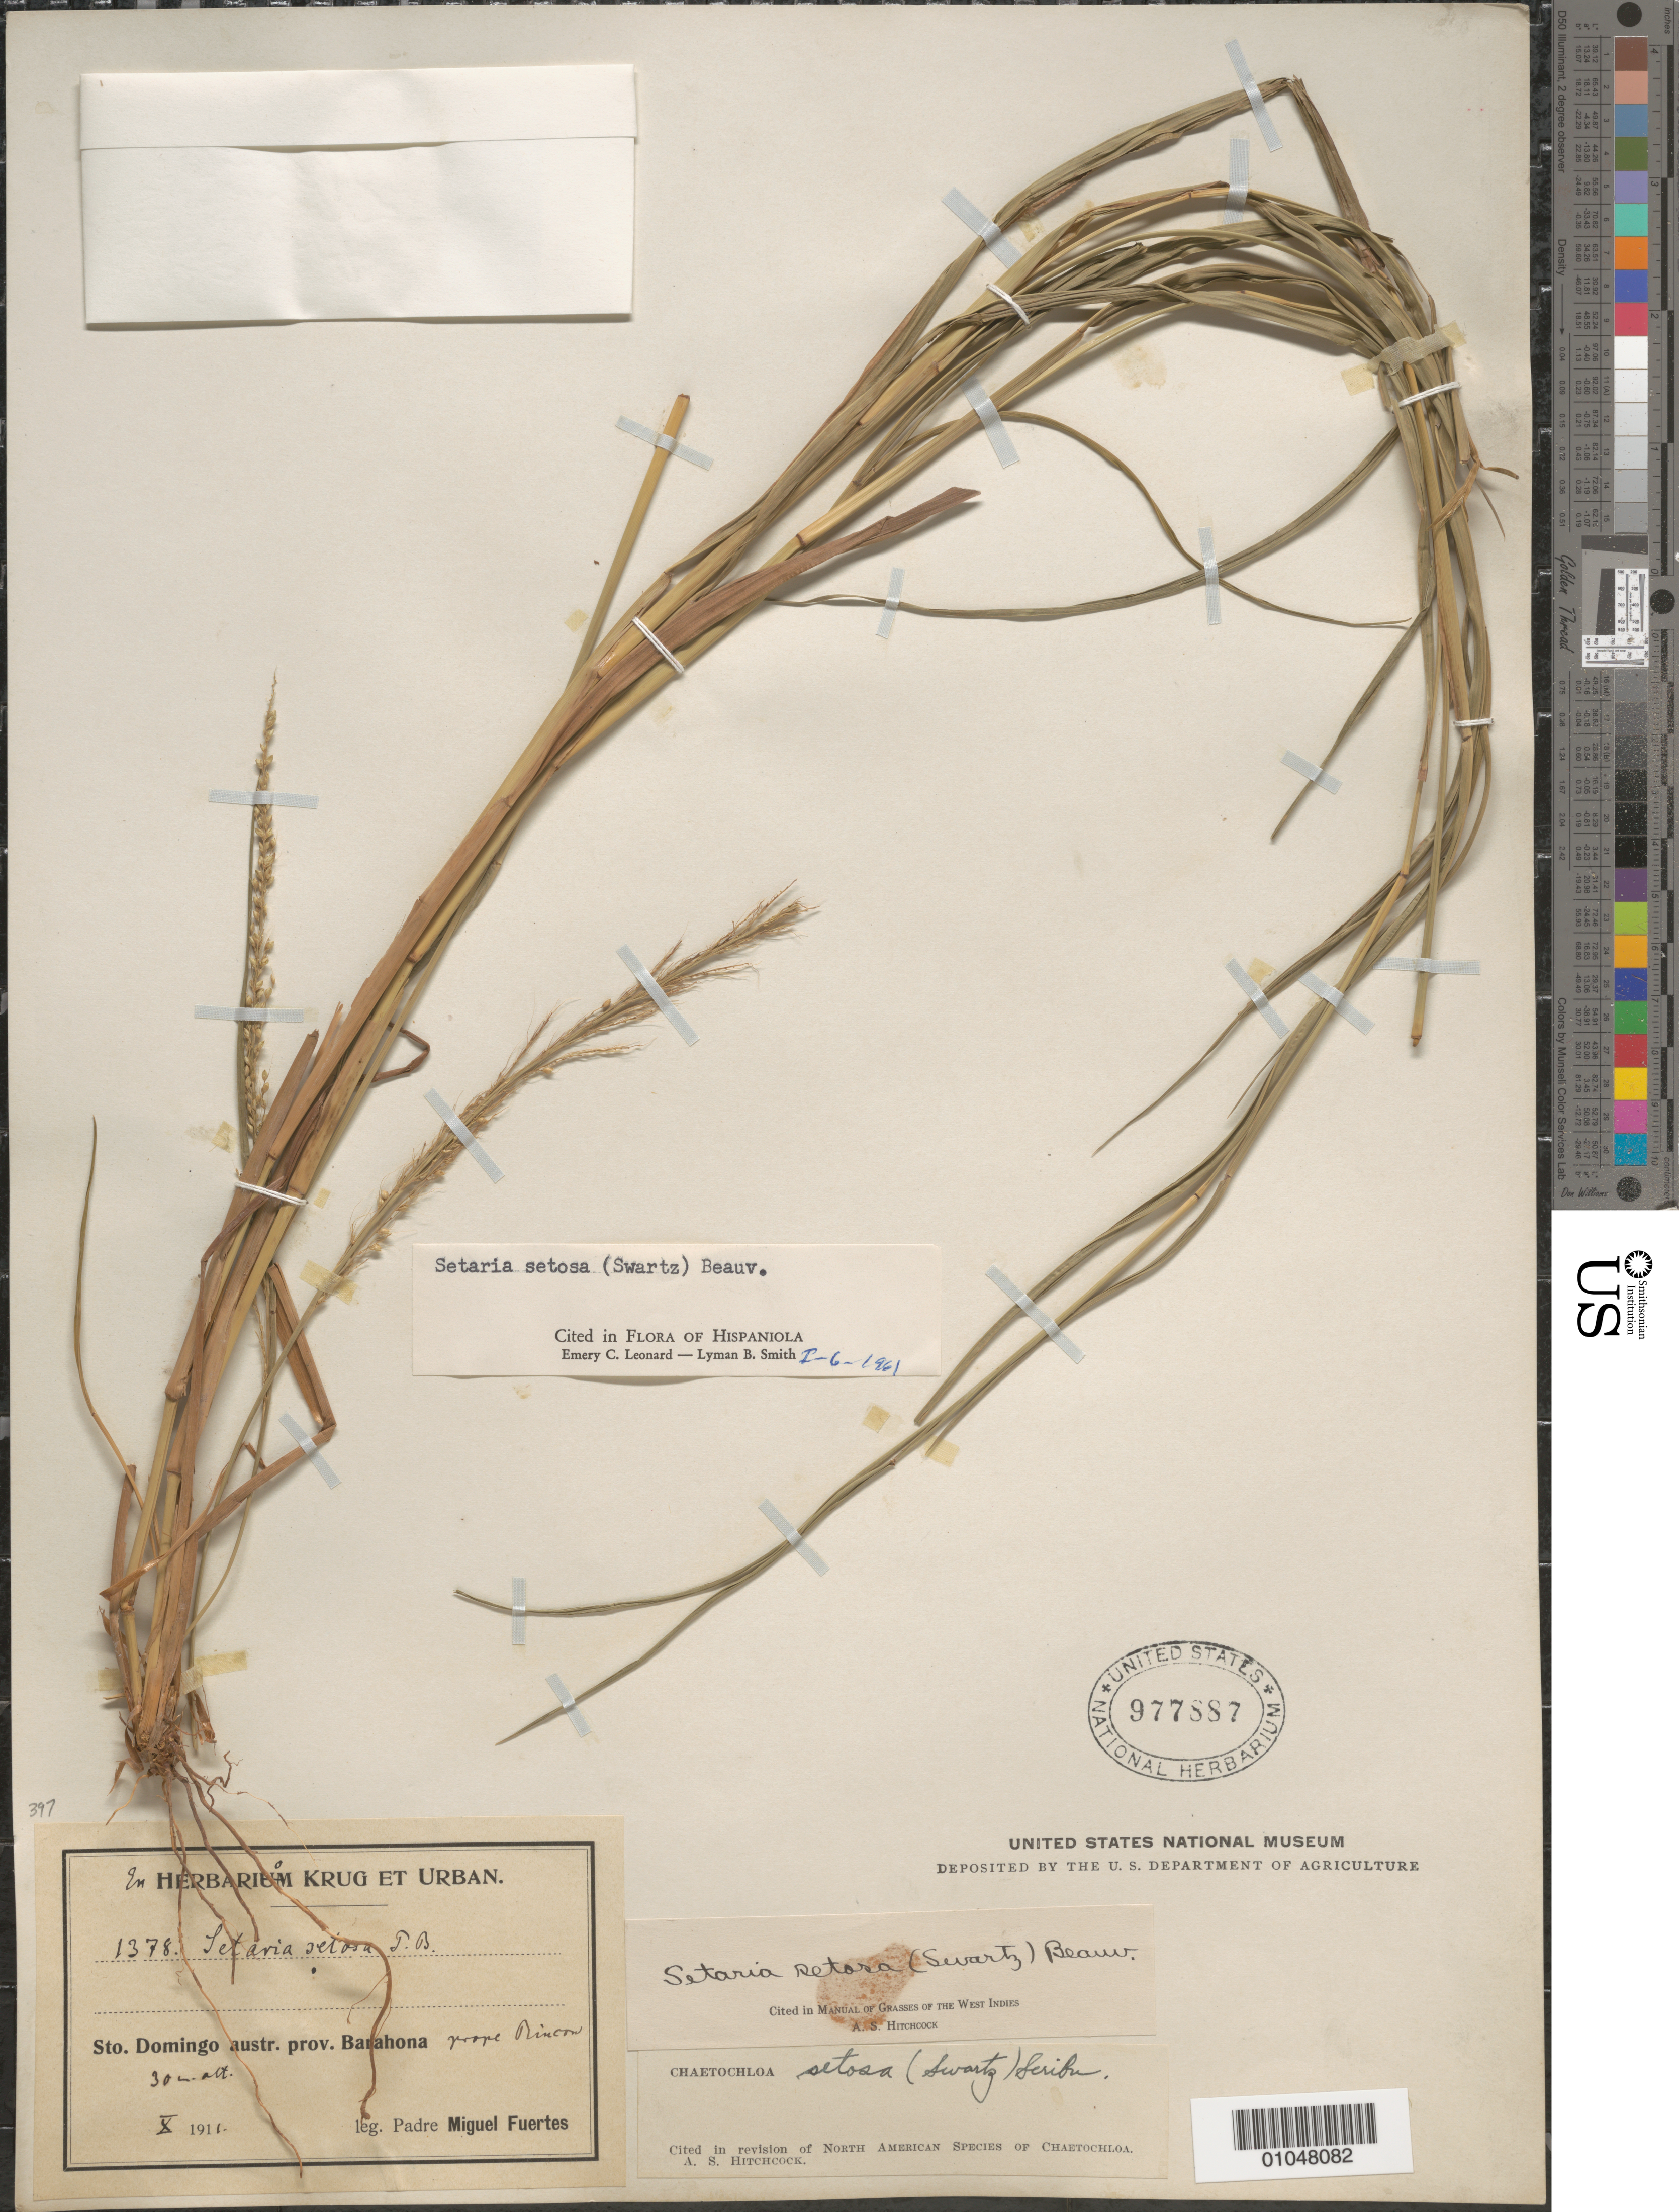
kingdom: Plantae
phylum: Tracheophyta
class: Liliopsida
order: Poales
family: Poaceae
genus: Setaria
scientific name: Setaria setosa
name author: (Sw.) P. Beauv.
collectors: M. D. Fuertes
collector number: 1378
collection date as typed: Oct 1911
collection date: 1911-10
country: Dominican Republic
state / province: Barahona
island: Hispaniola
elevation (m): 30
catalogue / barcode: US 977887